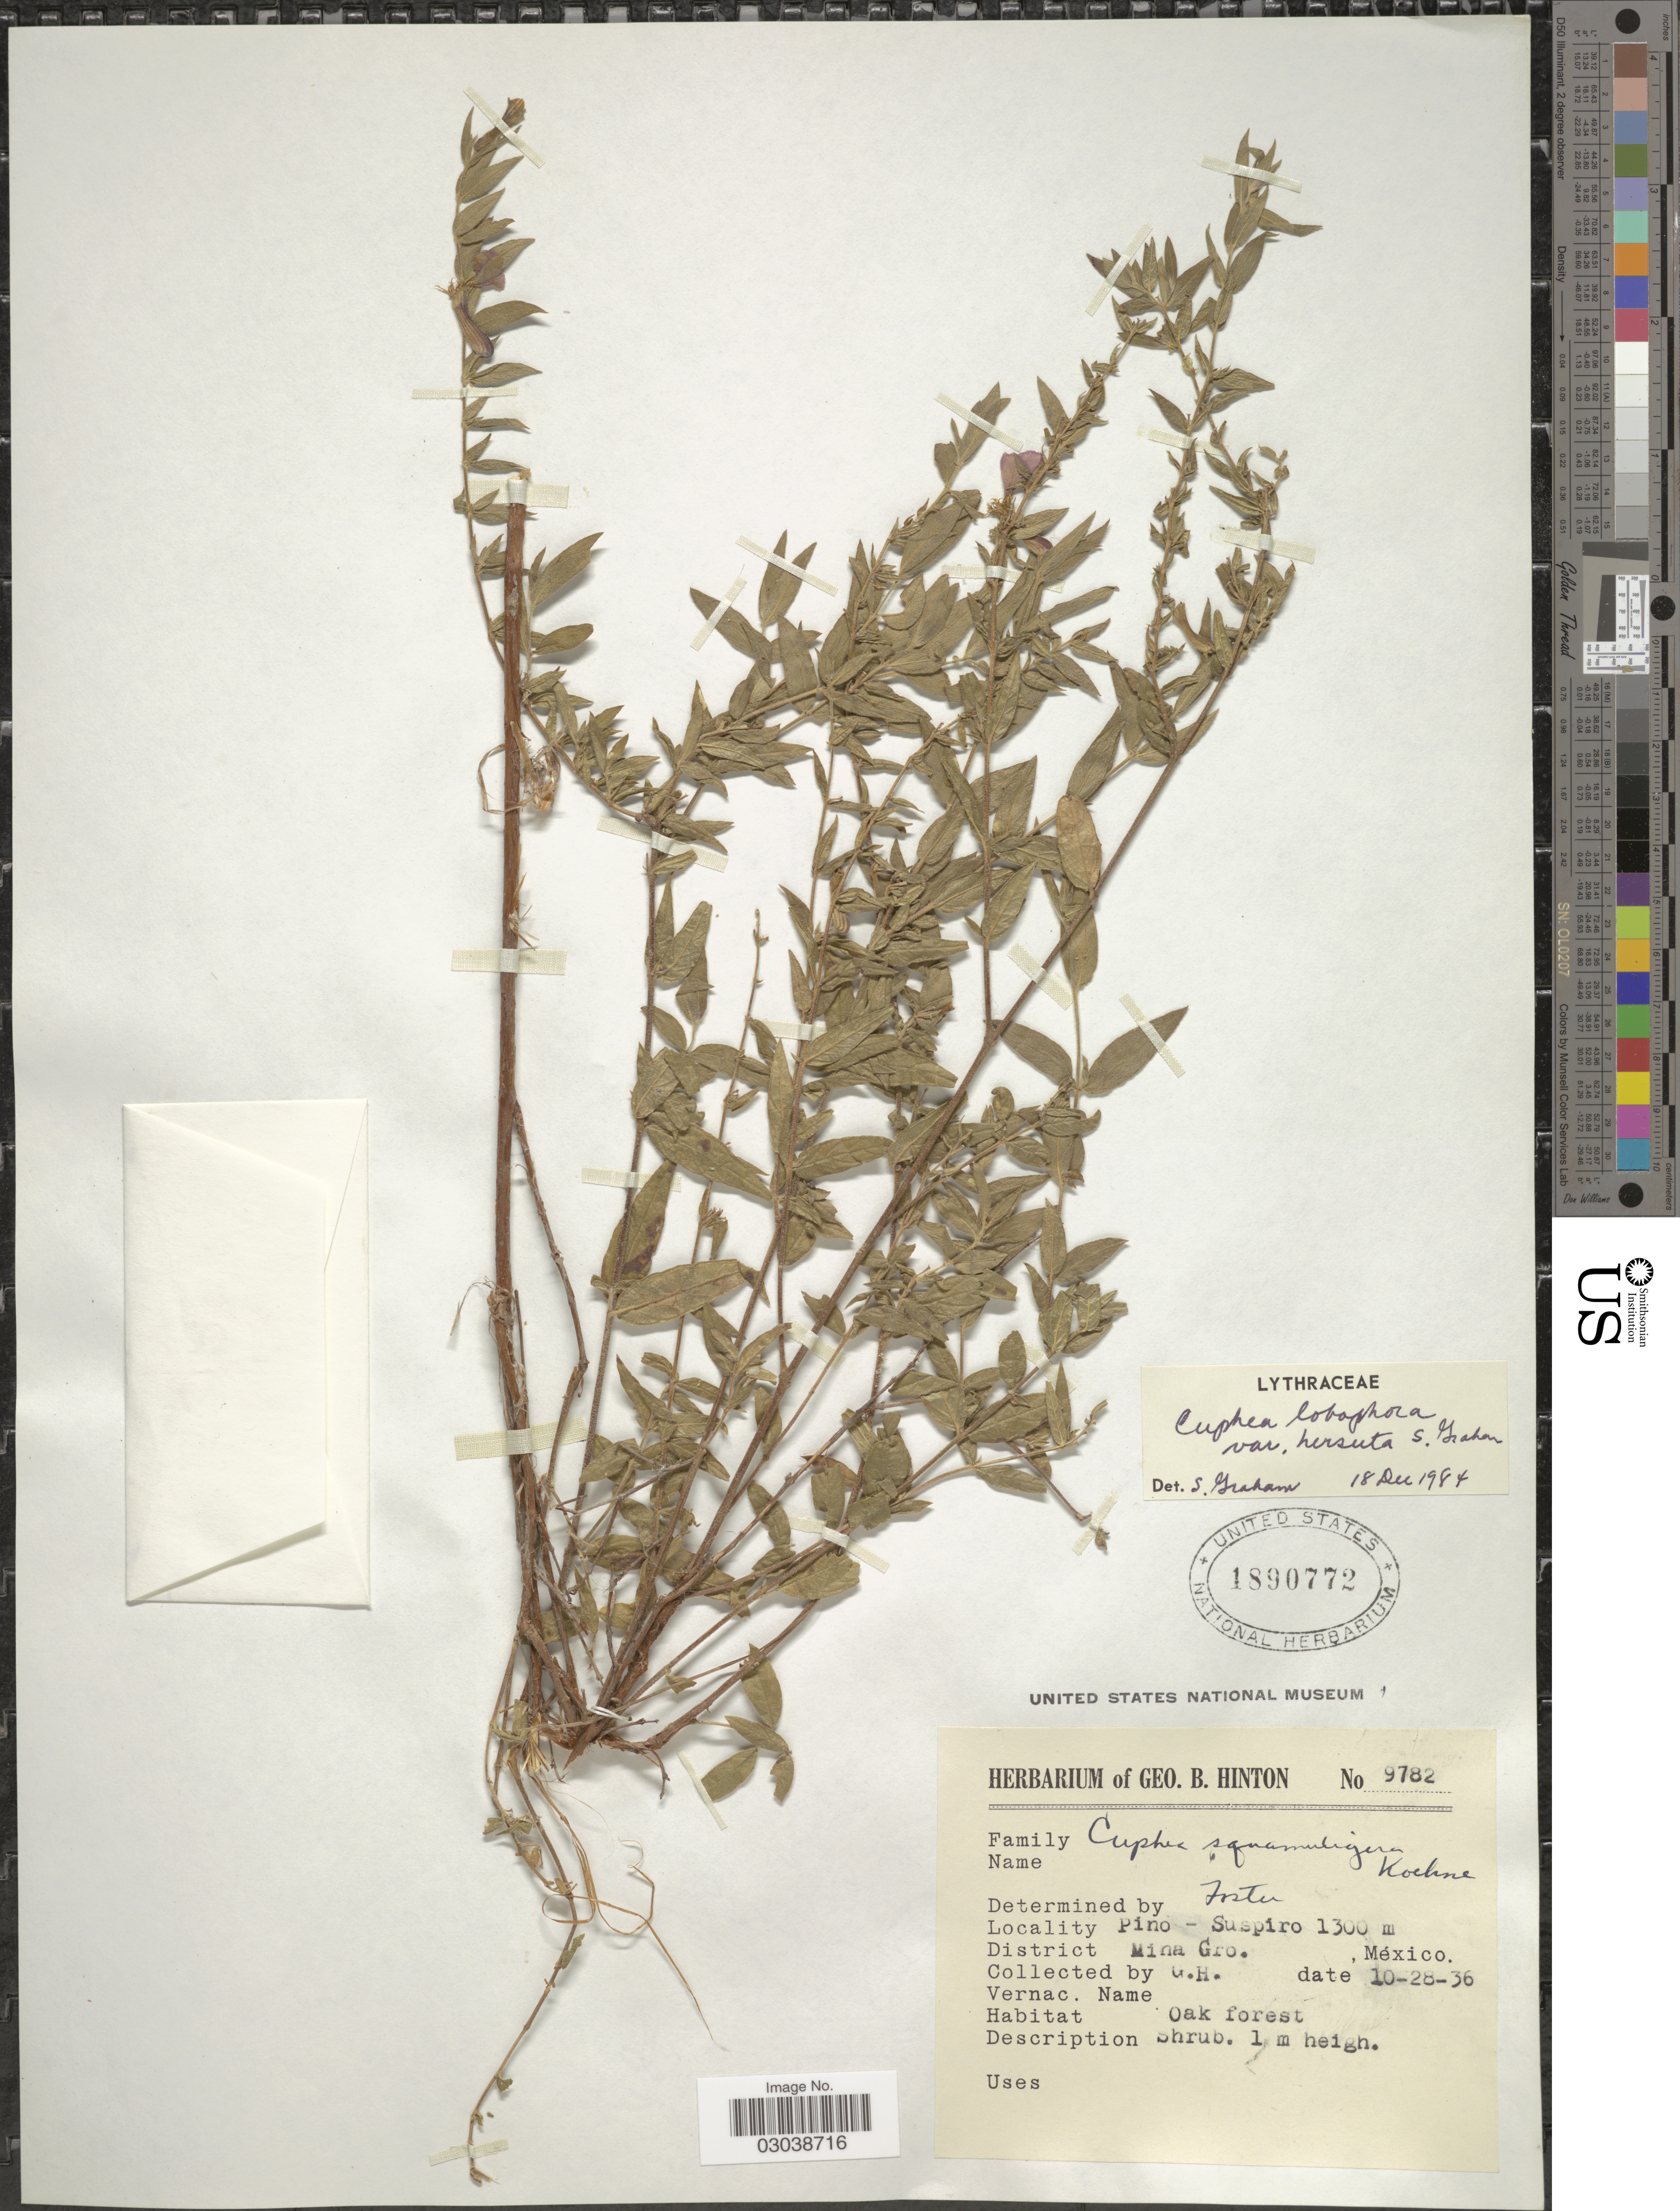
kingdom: Plantae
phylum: Tracheophyta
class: Magnoliopsida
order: Myrtales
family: Lythraceae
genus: Cuphea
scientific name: Cuphea lobophora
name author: Koehne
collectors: G. B. Hinton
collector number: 9782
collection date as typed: Transcribed d/m/y: 28/10/36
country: Mexico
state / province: Guerrero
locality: Pino - Suspiro, District Mina.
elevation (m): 1300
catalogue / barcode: US 1890772